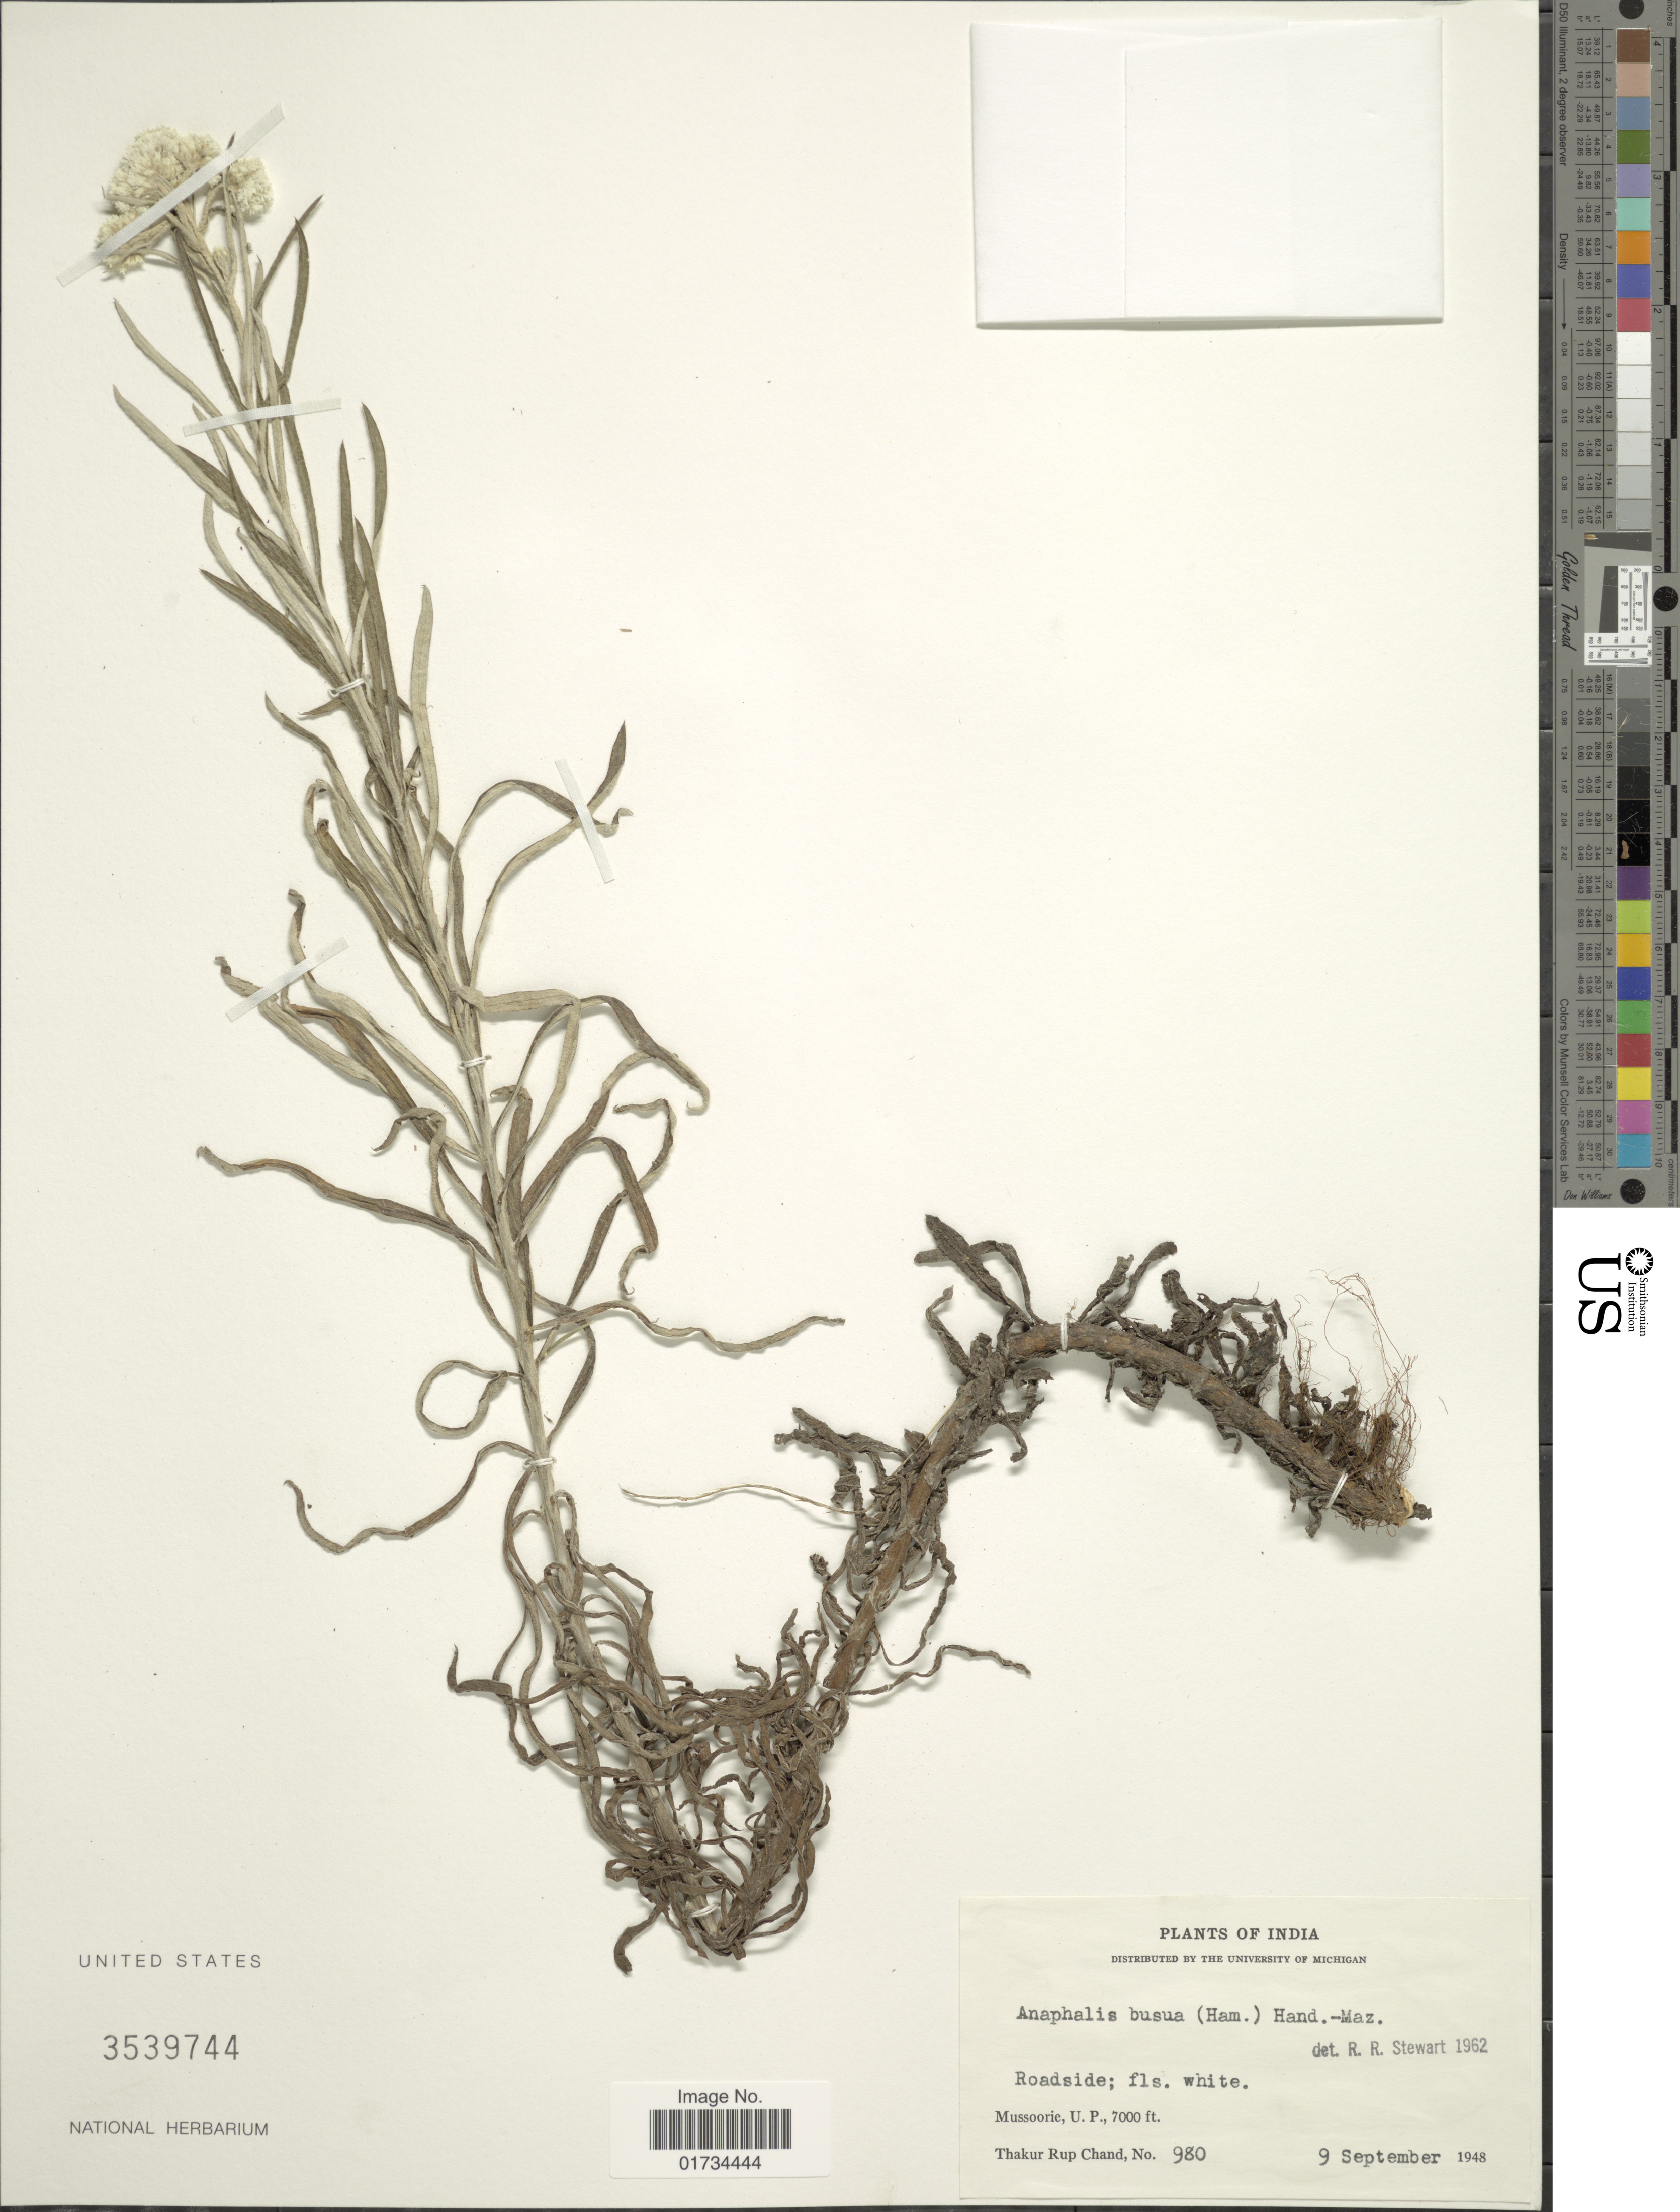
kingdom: Plantae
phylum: Tracheophyta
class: Magnoliopsida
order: Asterales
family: Asteraceae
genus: Anaphalis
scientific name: Anaphalis busua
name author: (Buch.-Ham. ex D. Don) DC.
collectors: T. R. Chand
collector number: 980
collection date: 1948-09-09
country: India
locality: India. Roadside. Mussoorie, U. P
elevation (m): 2134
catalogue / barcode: US 3539744